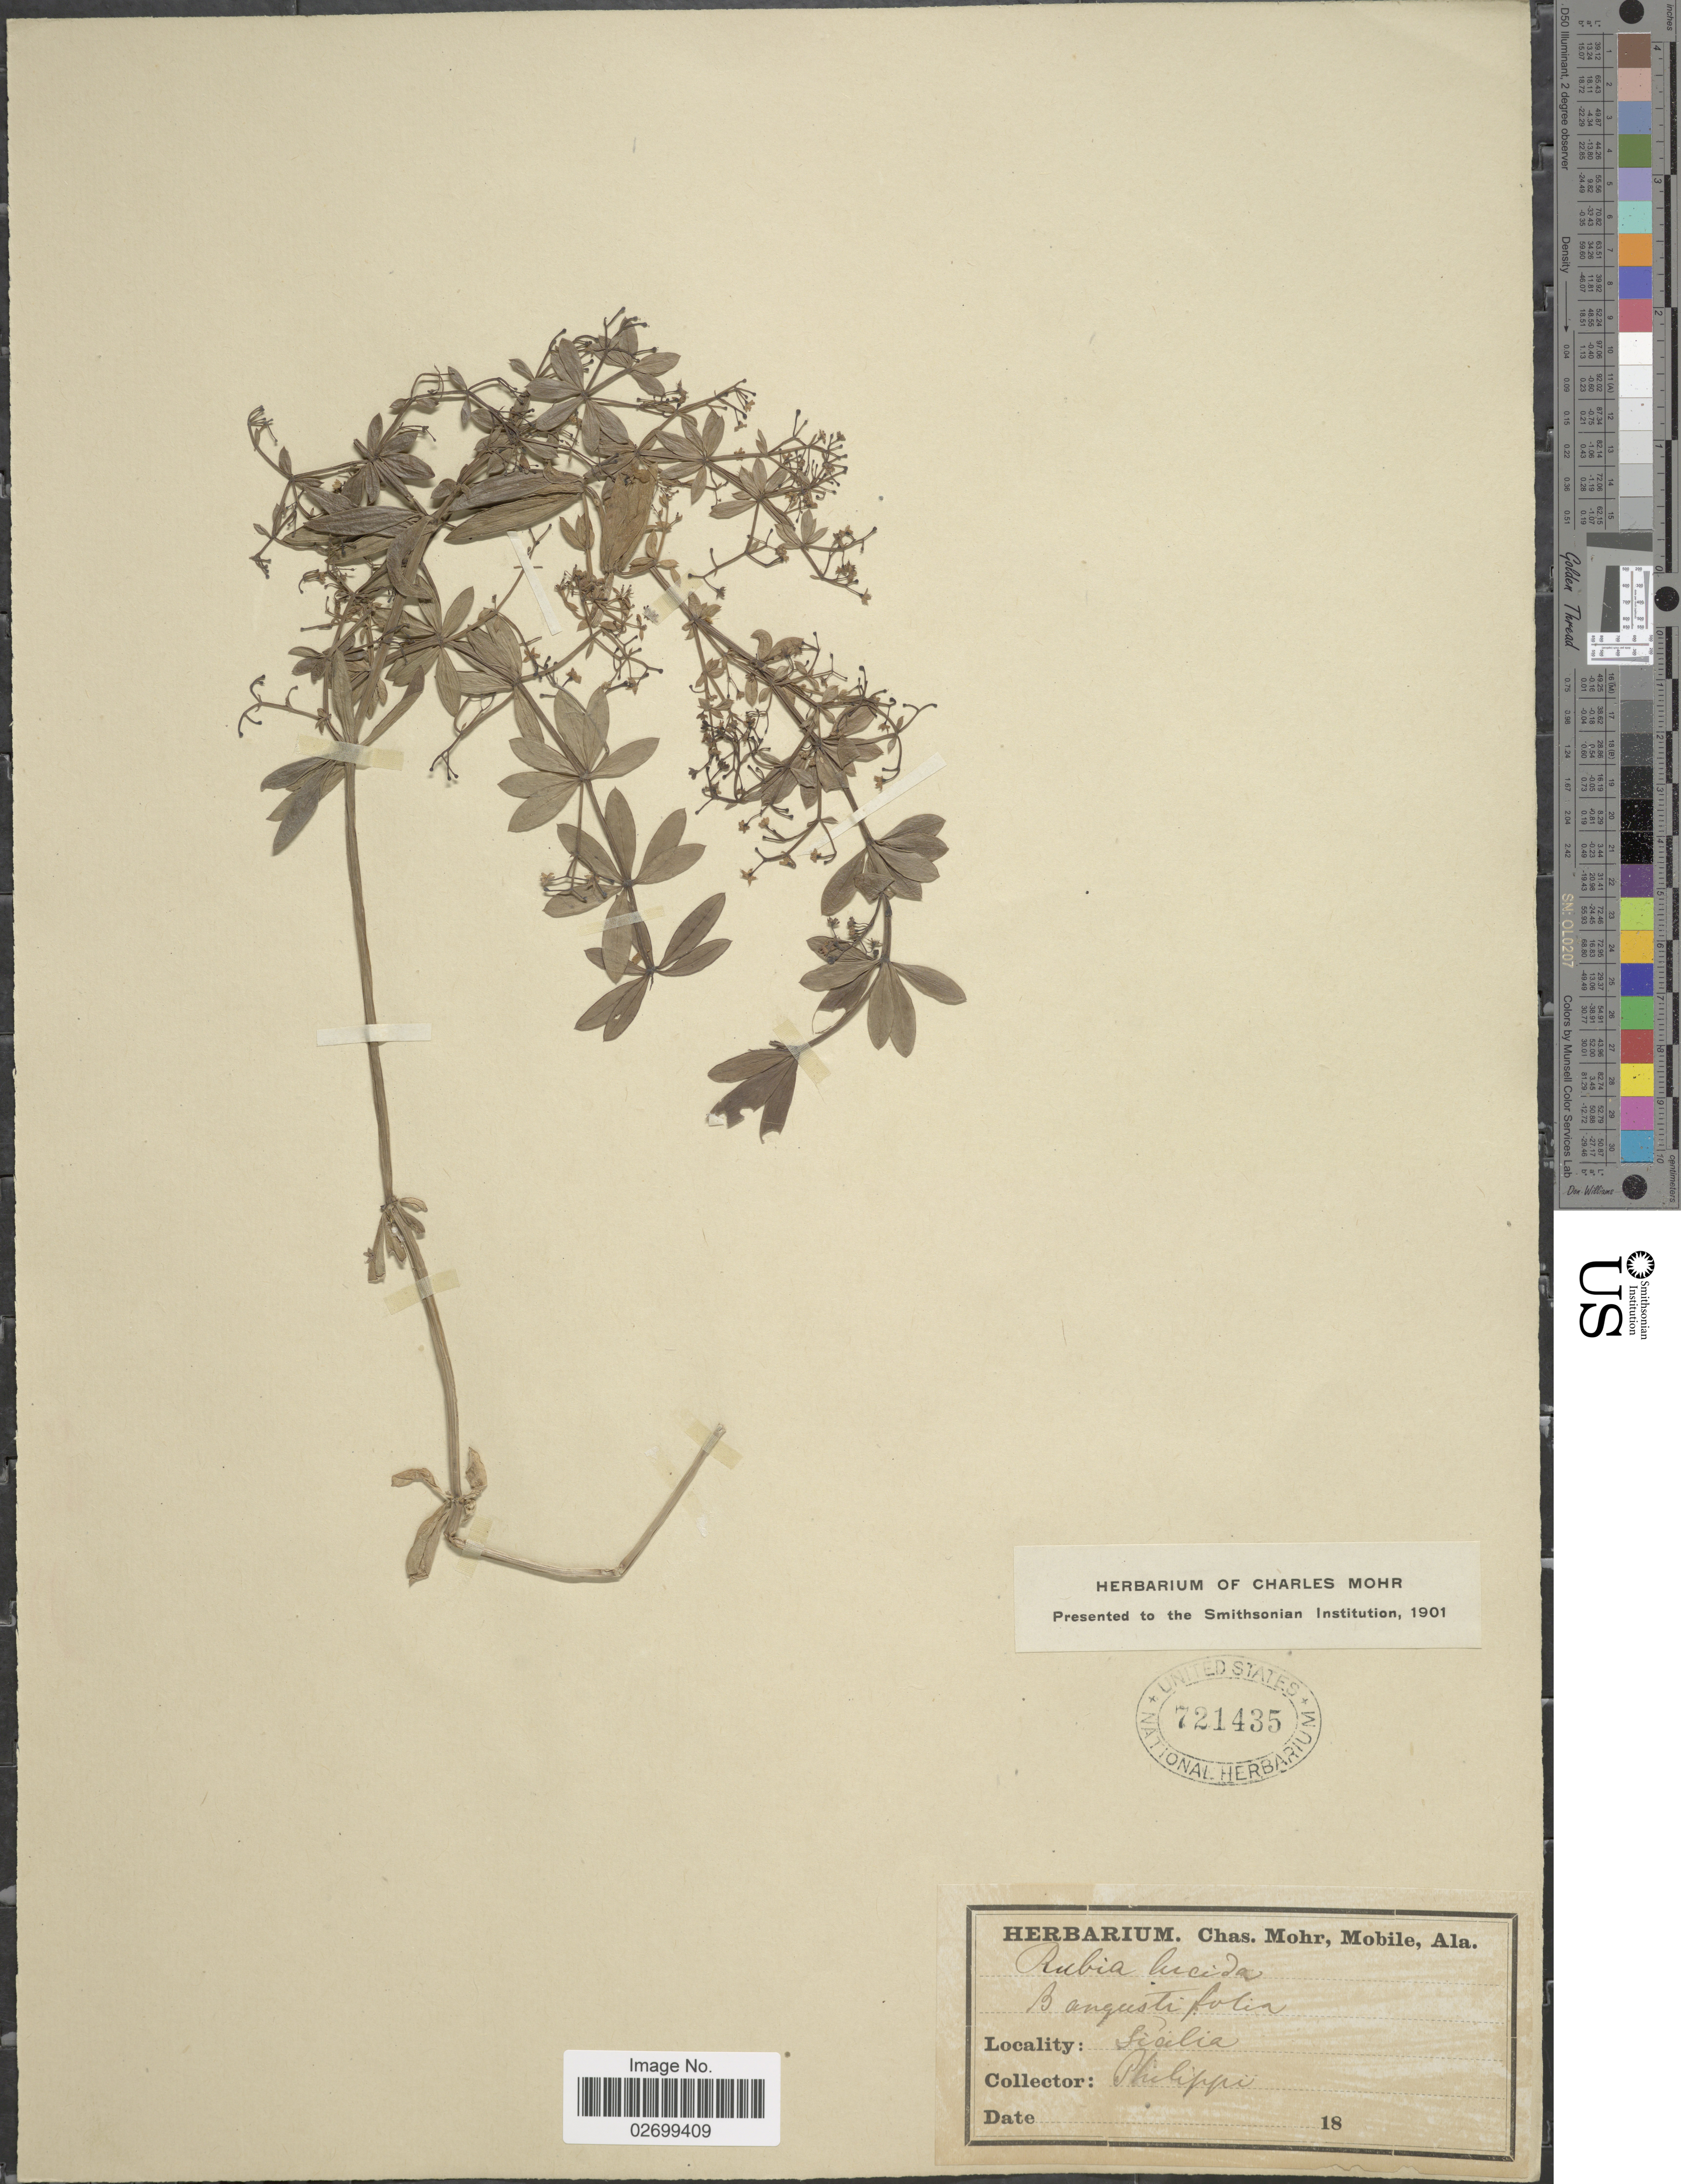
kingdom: Plantae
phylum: Tracheophyta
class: Magnoliopsida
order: Gentianales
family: Rubiaceae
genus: Rubia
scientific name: Rubia lucida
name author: L.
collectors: -. Philippi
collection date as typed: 18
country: Italy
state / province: Siciliana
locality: Sicilia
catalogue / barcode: US 721435